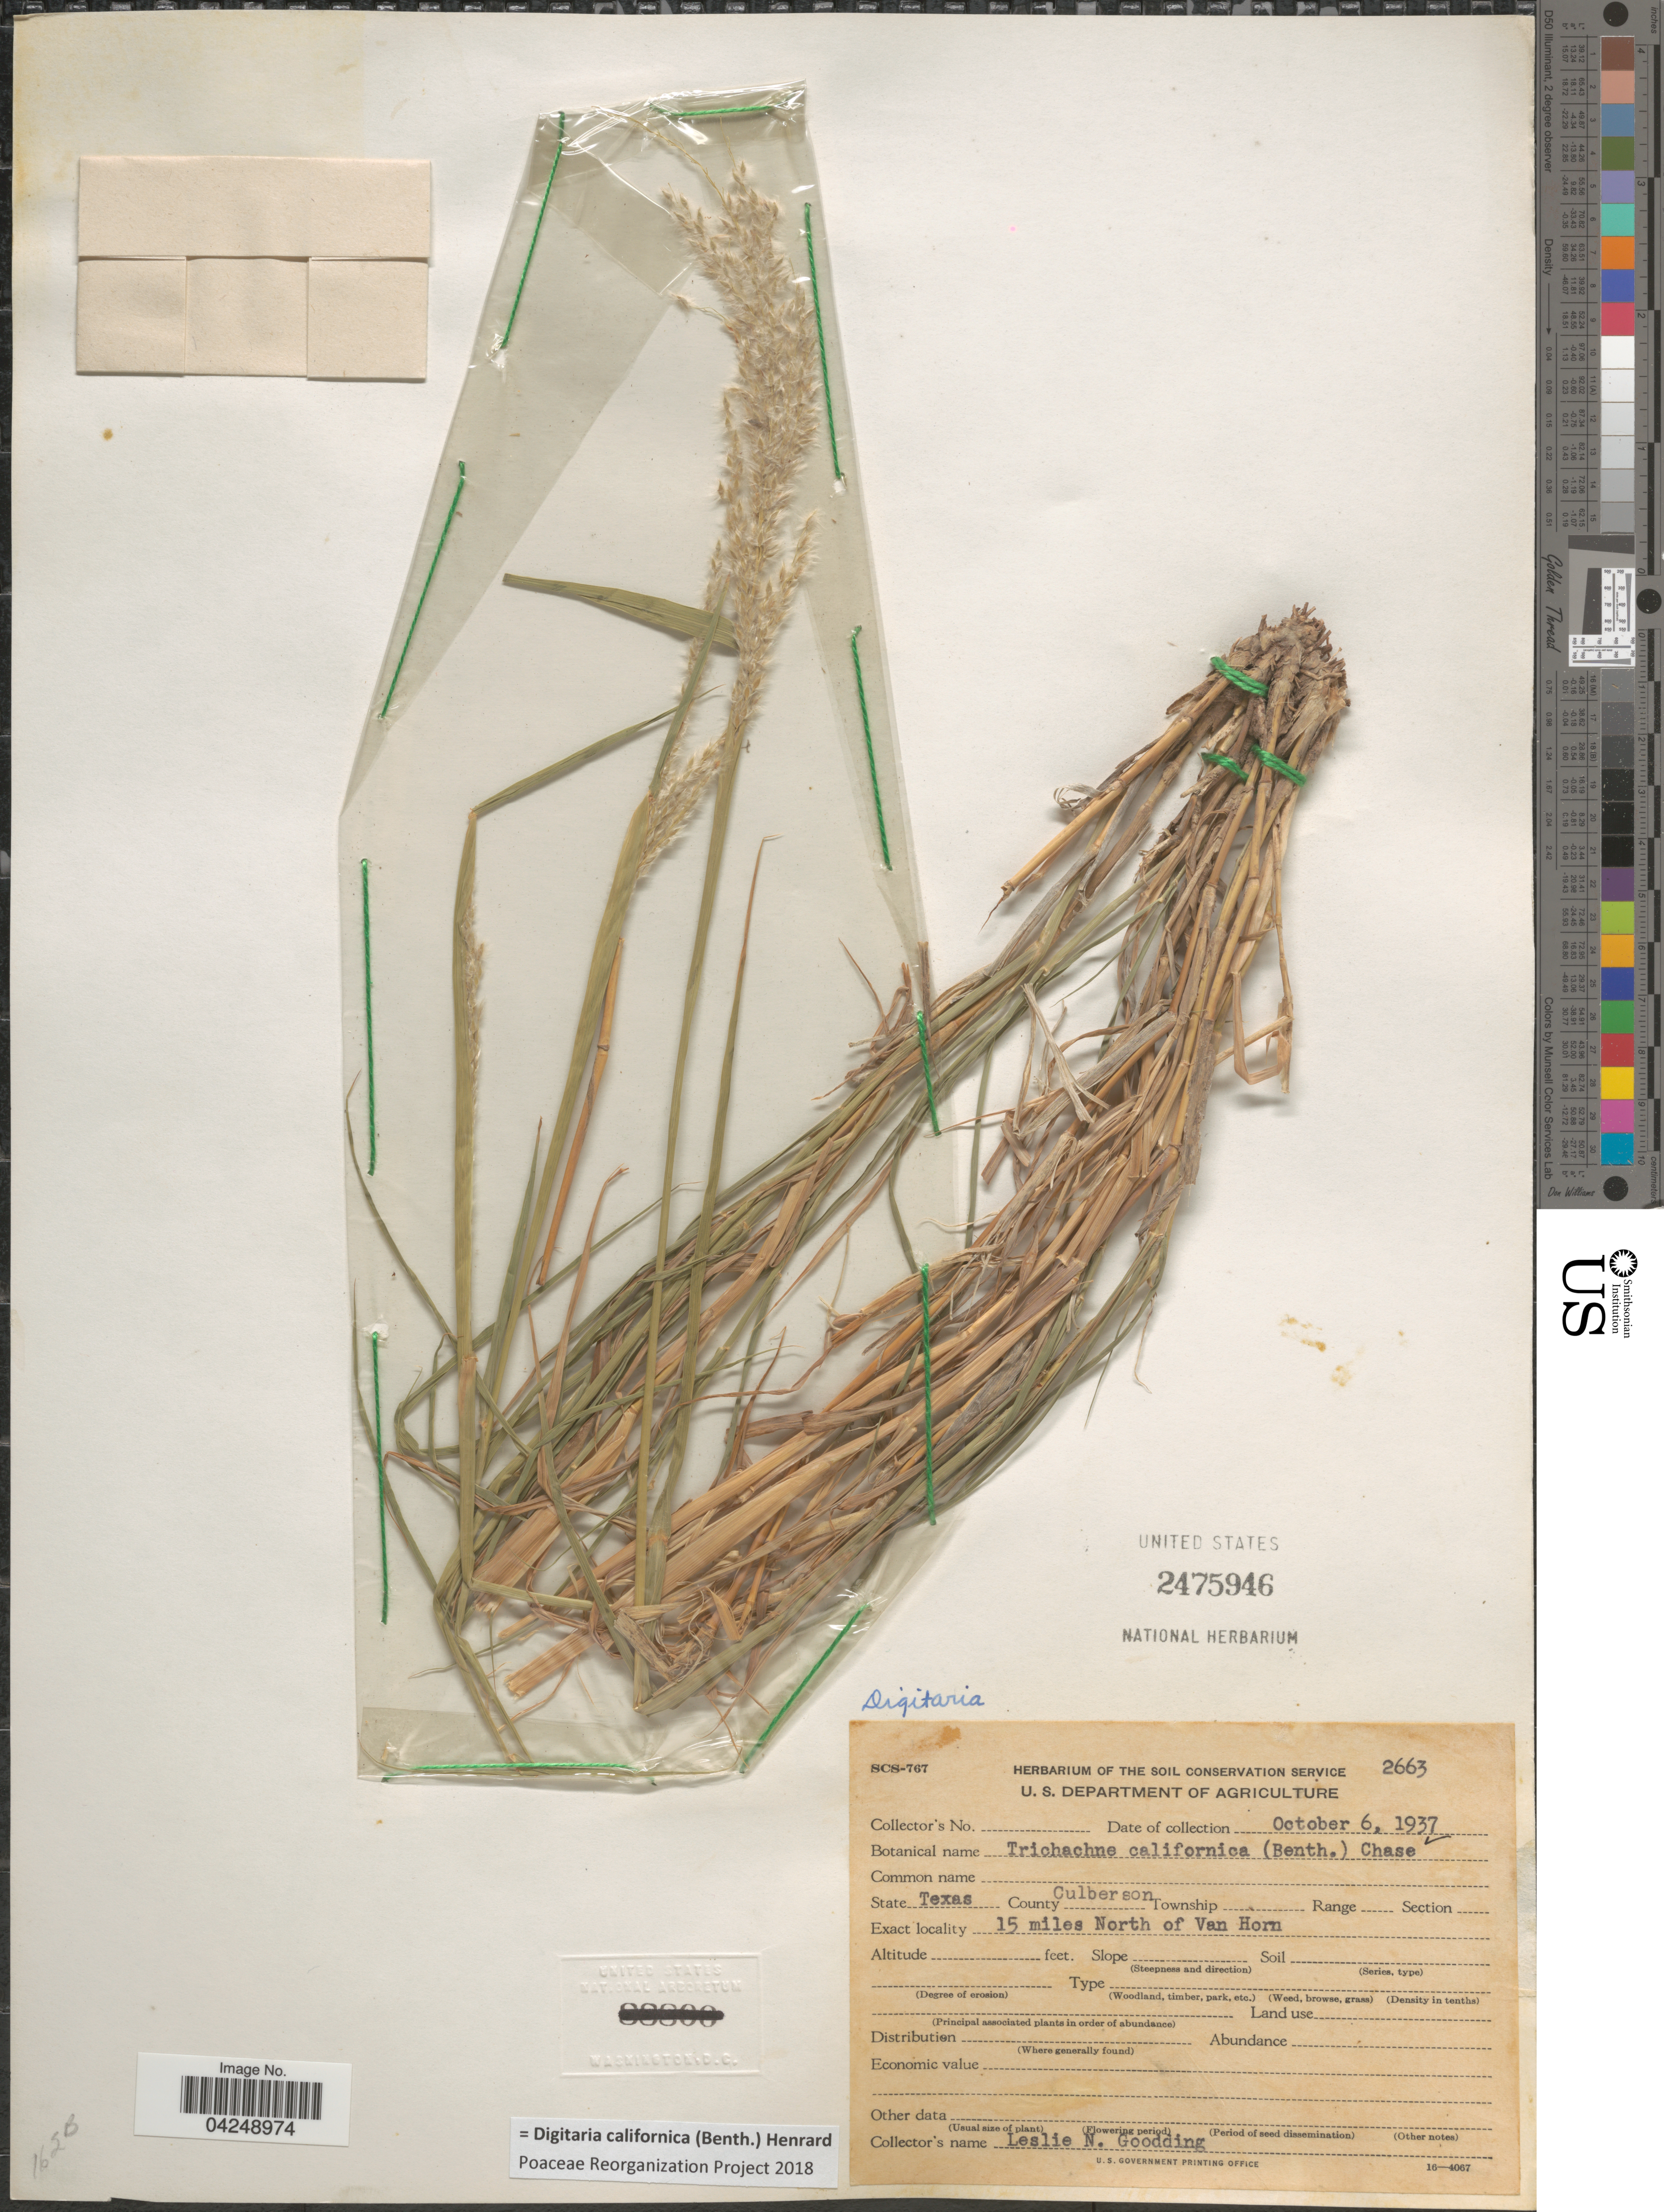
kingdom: Plantae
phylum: Tracheophyta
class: Liliopsida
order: Poales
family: Poaceae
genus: Digitaria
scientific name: Digitaria californica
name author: (Benth.) Henr.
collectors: L. N. Goodding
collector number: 2663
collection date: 1937-10-06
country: United States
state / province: Texas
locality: County Culberson. 15 miles North of Van Horn.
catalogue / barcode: US 2475946